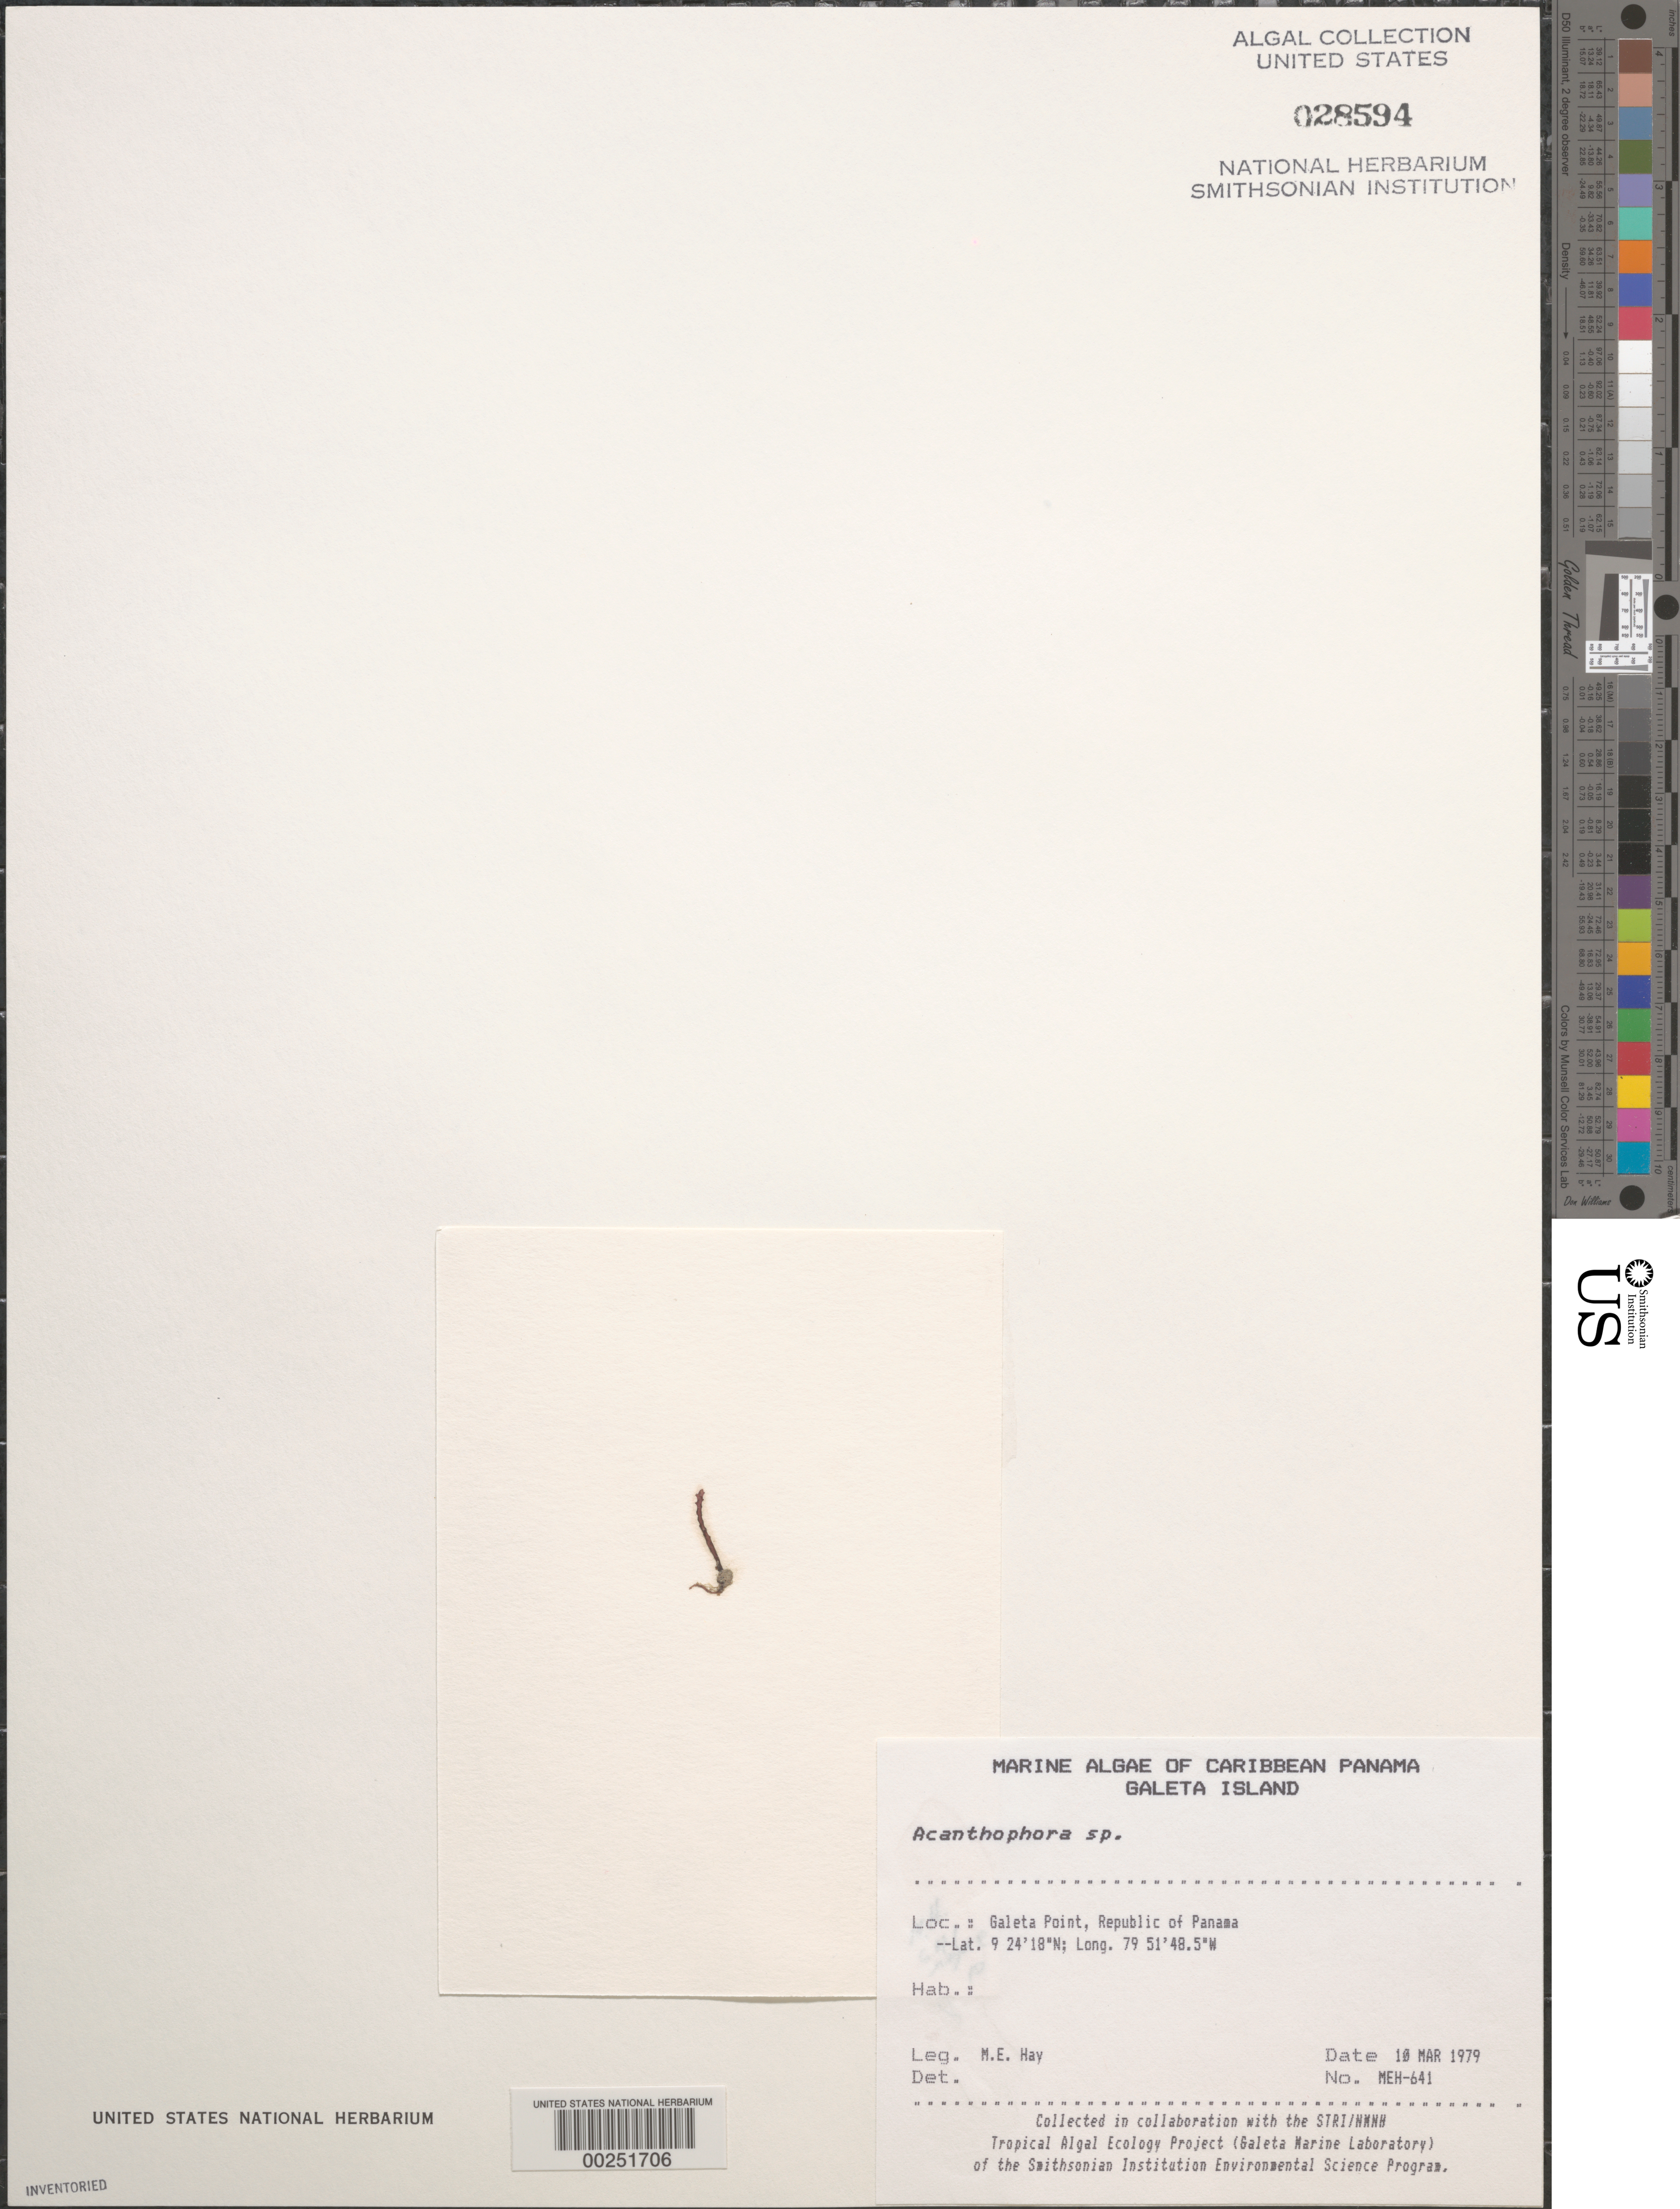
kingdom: Plantae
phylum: Rhodophyta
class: Florideophyceae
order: Ceramiales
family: Rhodomelaceae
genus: Acanthophora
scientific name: Acanthophora sp.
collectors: M. E. Hay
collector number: MEH-641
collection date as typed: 10 Mar 1979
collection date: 1979-03-10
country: Panama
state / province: Colón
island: Galeta Island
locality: Galeta Point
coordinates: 9 24' 18" N, 79 51' 48.5" W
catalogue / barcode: US 28594